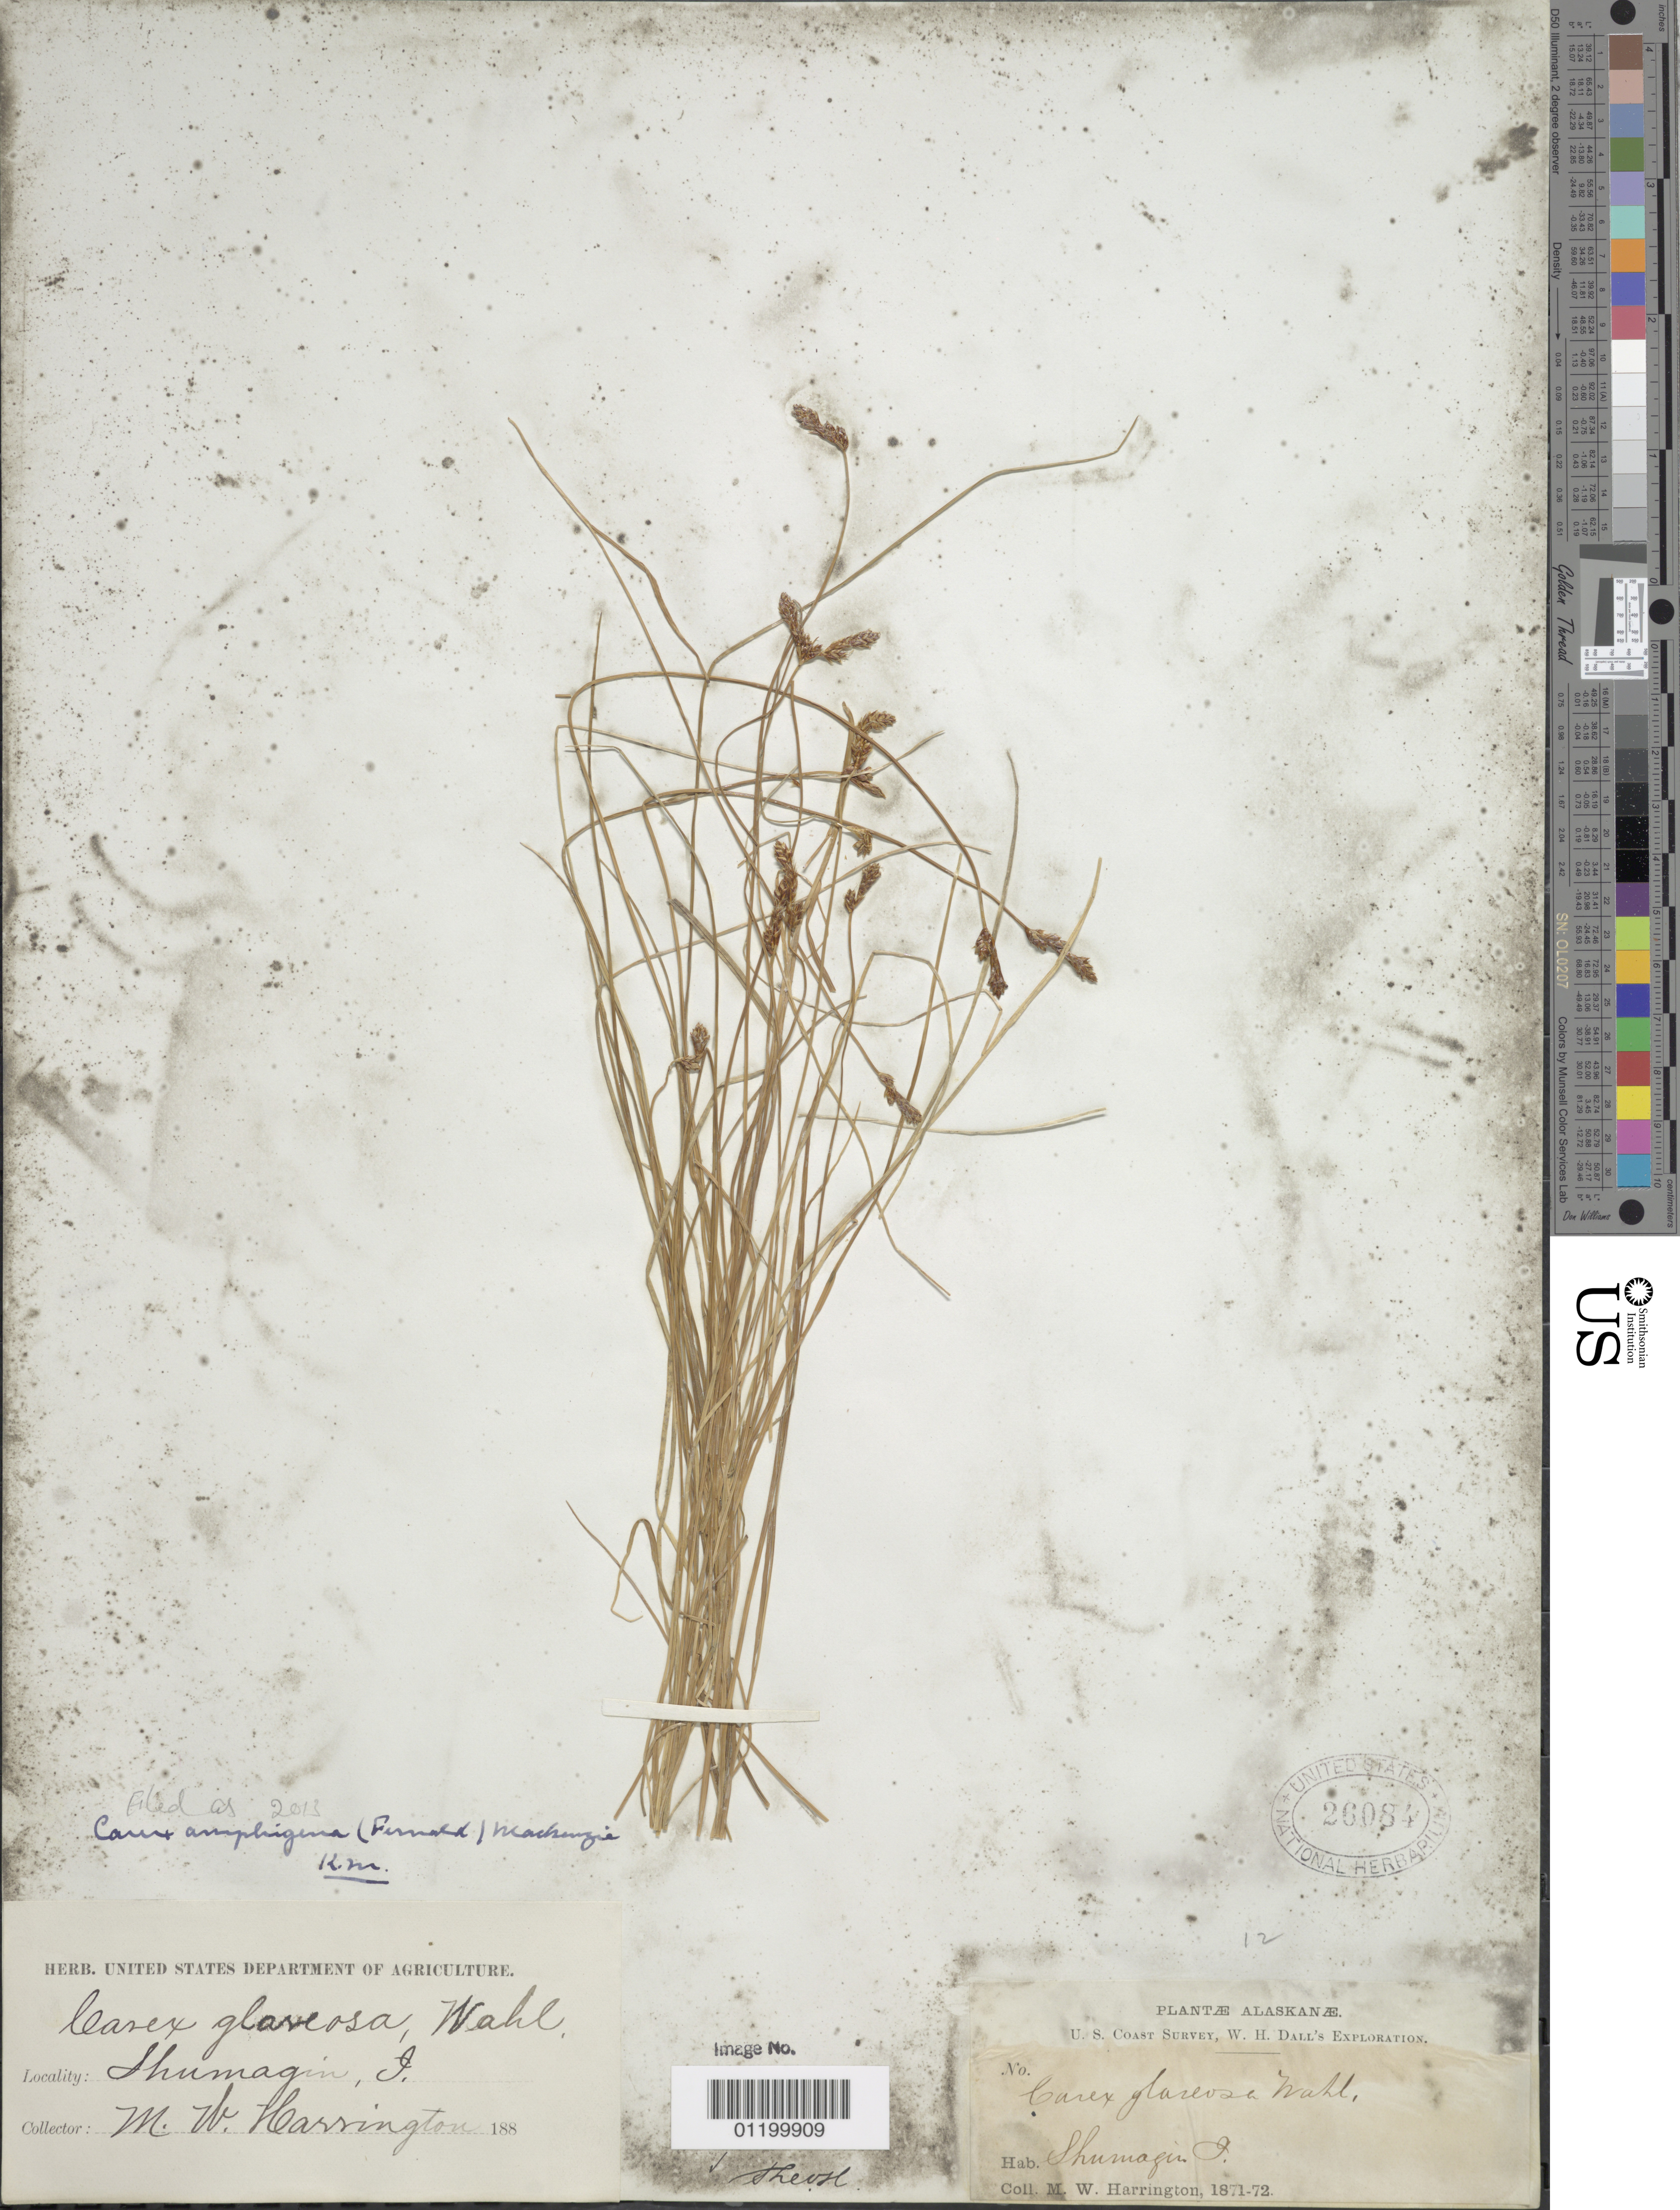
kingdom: Plantae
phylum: Tracheophyta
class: Liliopsida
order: Poales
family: Cyperaceae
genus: Carex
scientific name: Carex glareosa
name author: Schkuhr ex Wahlenb.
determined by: Strong, Mark T., (BOT), Smithsonian Institution - National Museum of Natural History (UNITED STATES)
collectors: M. W. Harrington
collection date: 1871/1872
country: United States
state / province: Alaska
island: Shumagin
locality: Shumagin I.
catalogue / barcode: US 26084